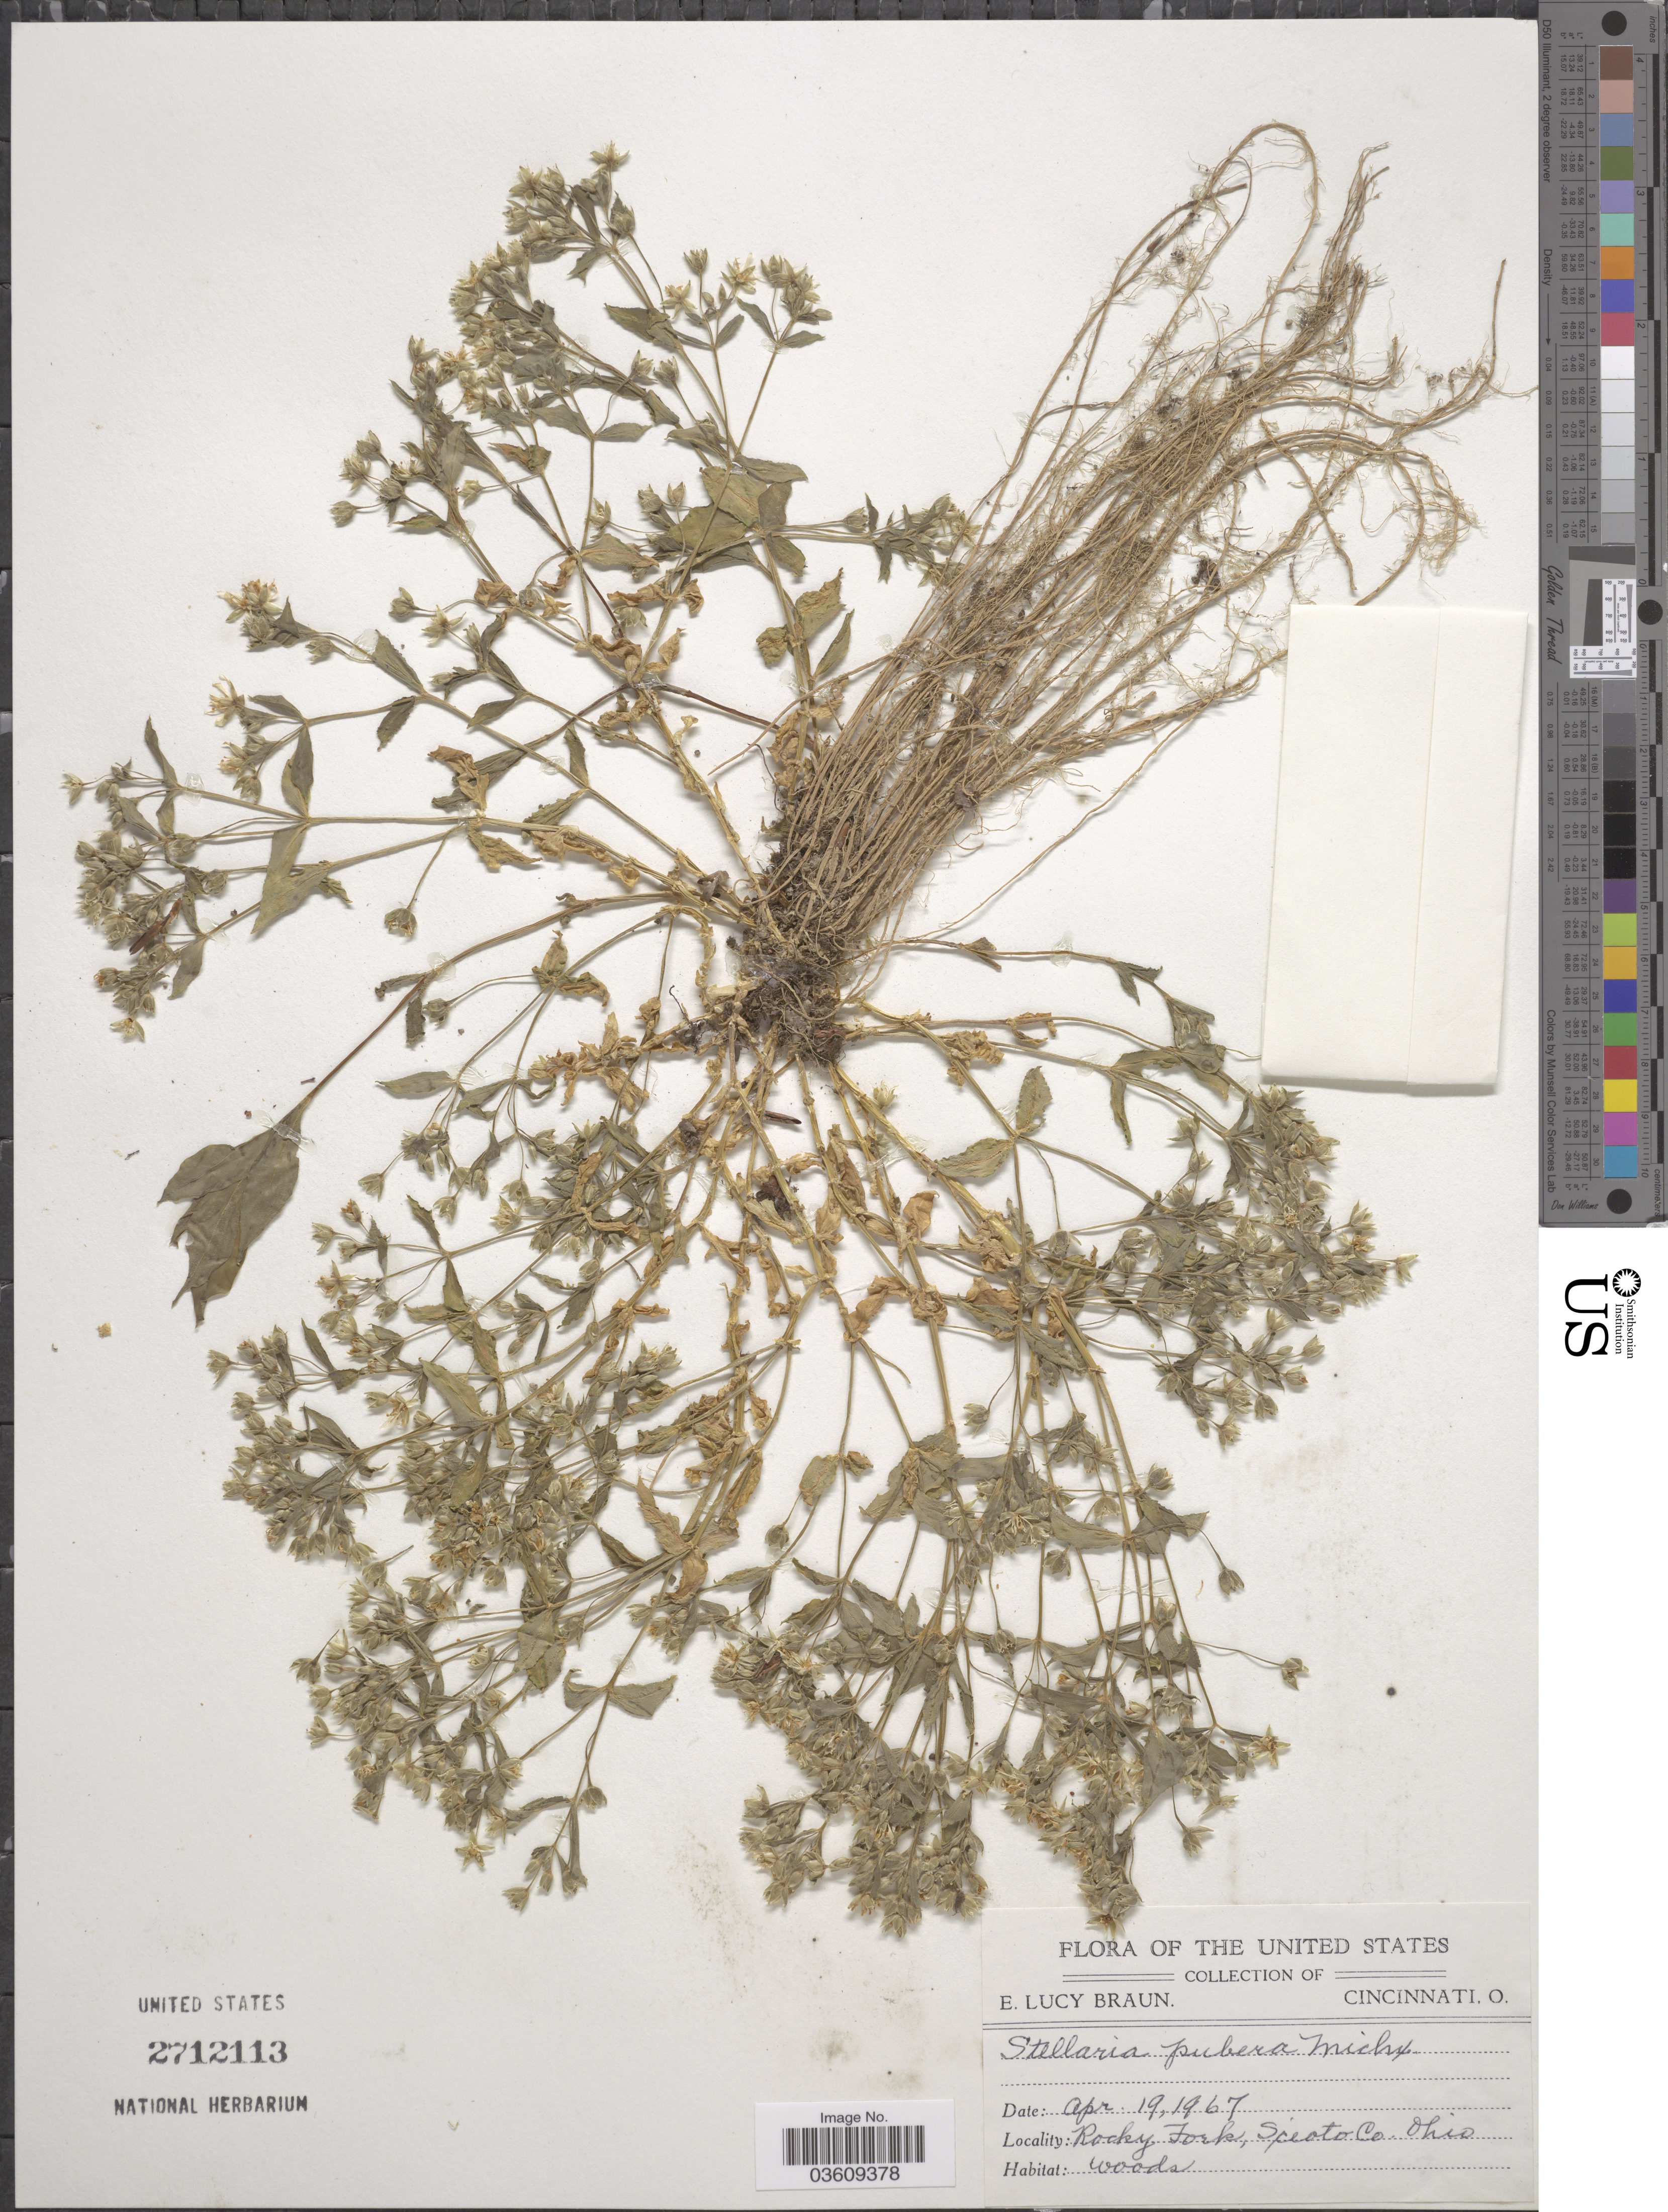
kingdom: Plantae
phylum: Tracheophyta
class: Magnoliopsida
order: Caryophyllales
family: Caryophyllaceae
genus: Stellaria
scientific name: Stellaria pubera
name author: Michx.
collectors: E. L. Braun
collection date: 1967-04-09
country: United States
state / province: Ohio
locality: Rocky Fork, Scioto Co.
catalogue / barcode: US 2712113